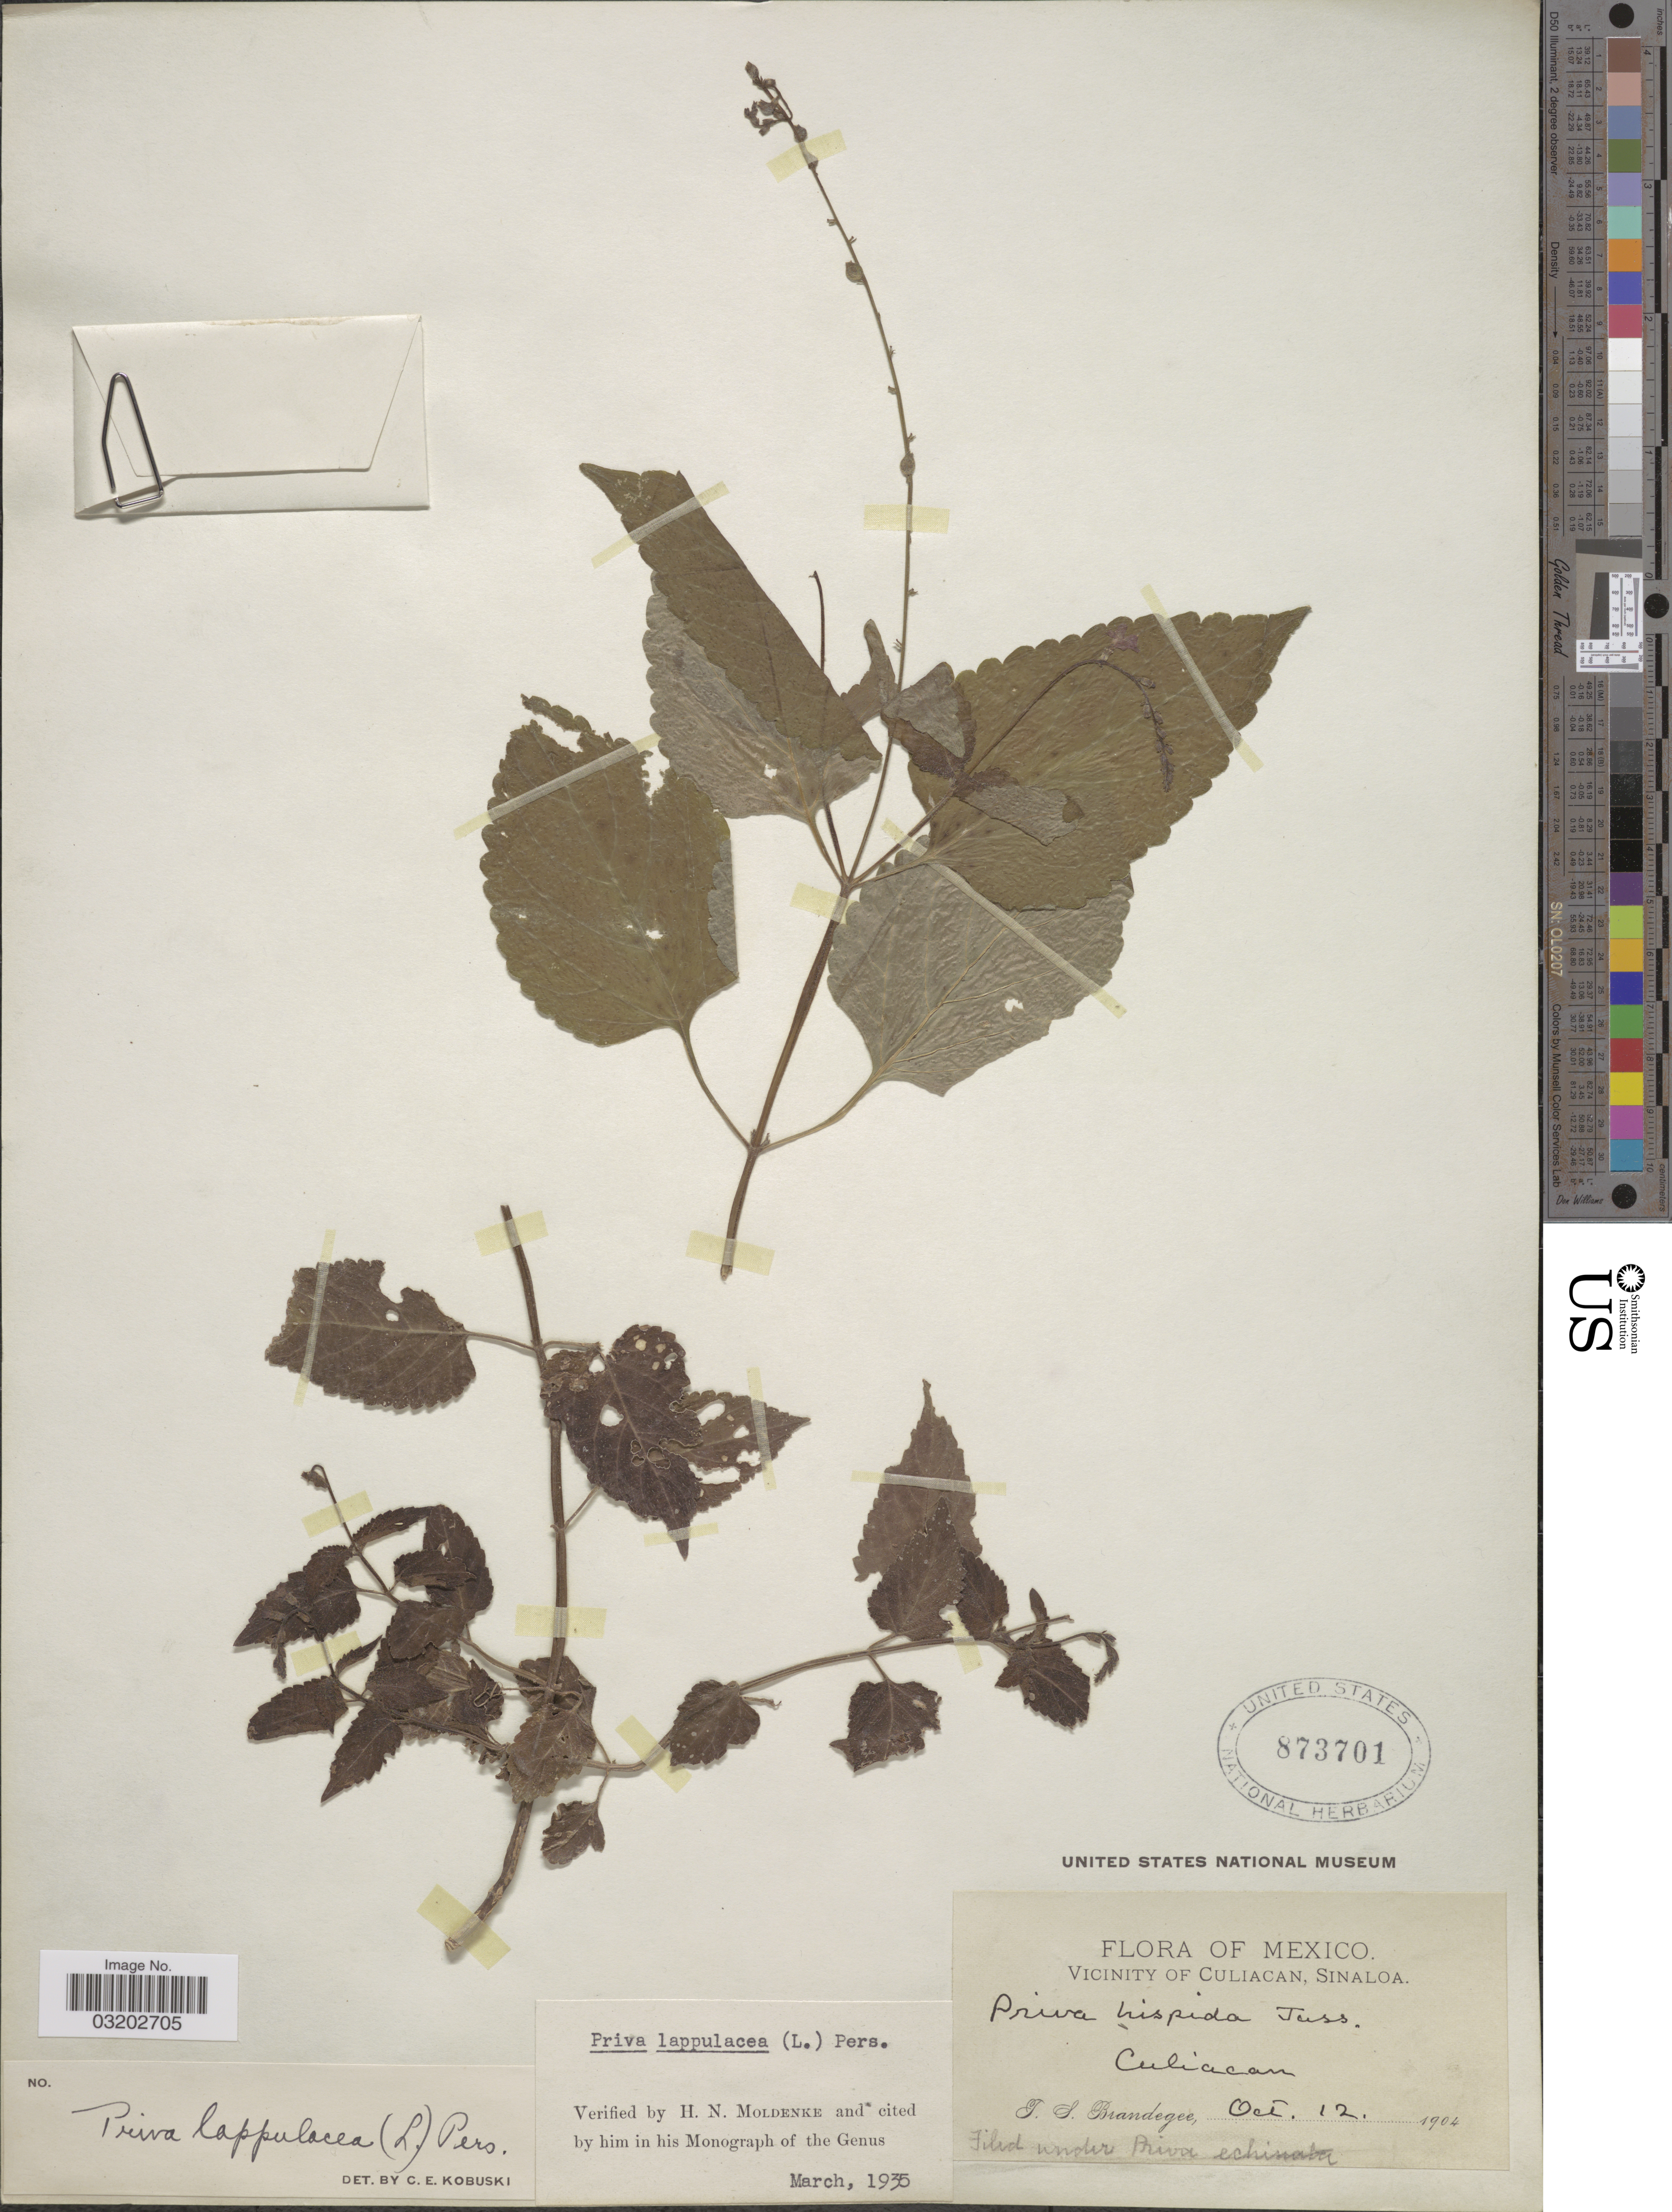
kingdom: Plantae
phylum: Tracheophyta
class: Magnoliopsida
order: Lamiales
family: Verbenaceae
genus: Priva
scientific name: Priva lappulacea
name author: (L.) Pers.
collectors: T. S. Brandegee (herbarium)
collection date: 1904-10-12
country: Mexico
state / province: Sinaloa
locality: Vicinity of Culiacan. Culiacan.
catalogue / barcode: US 873701